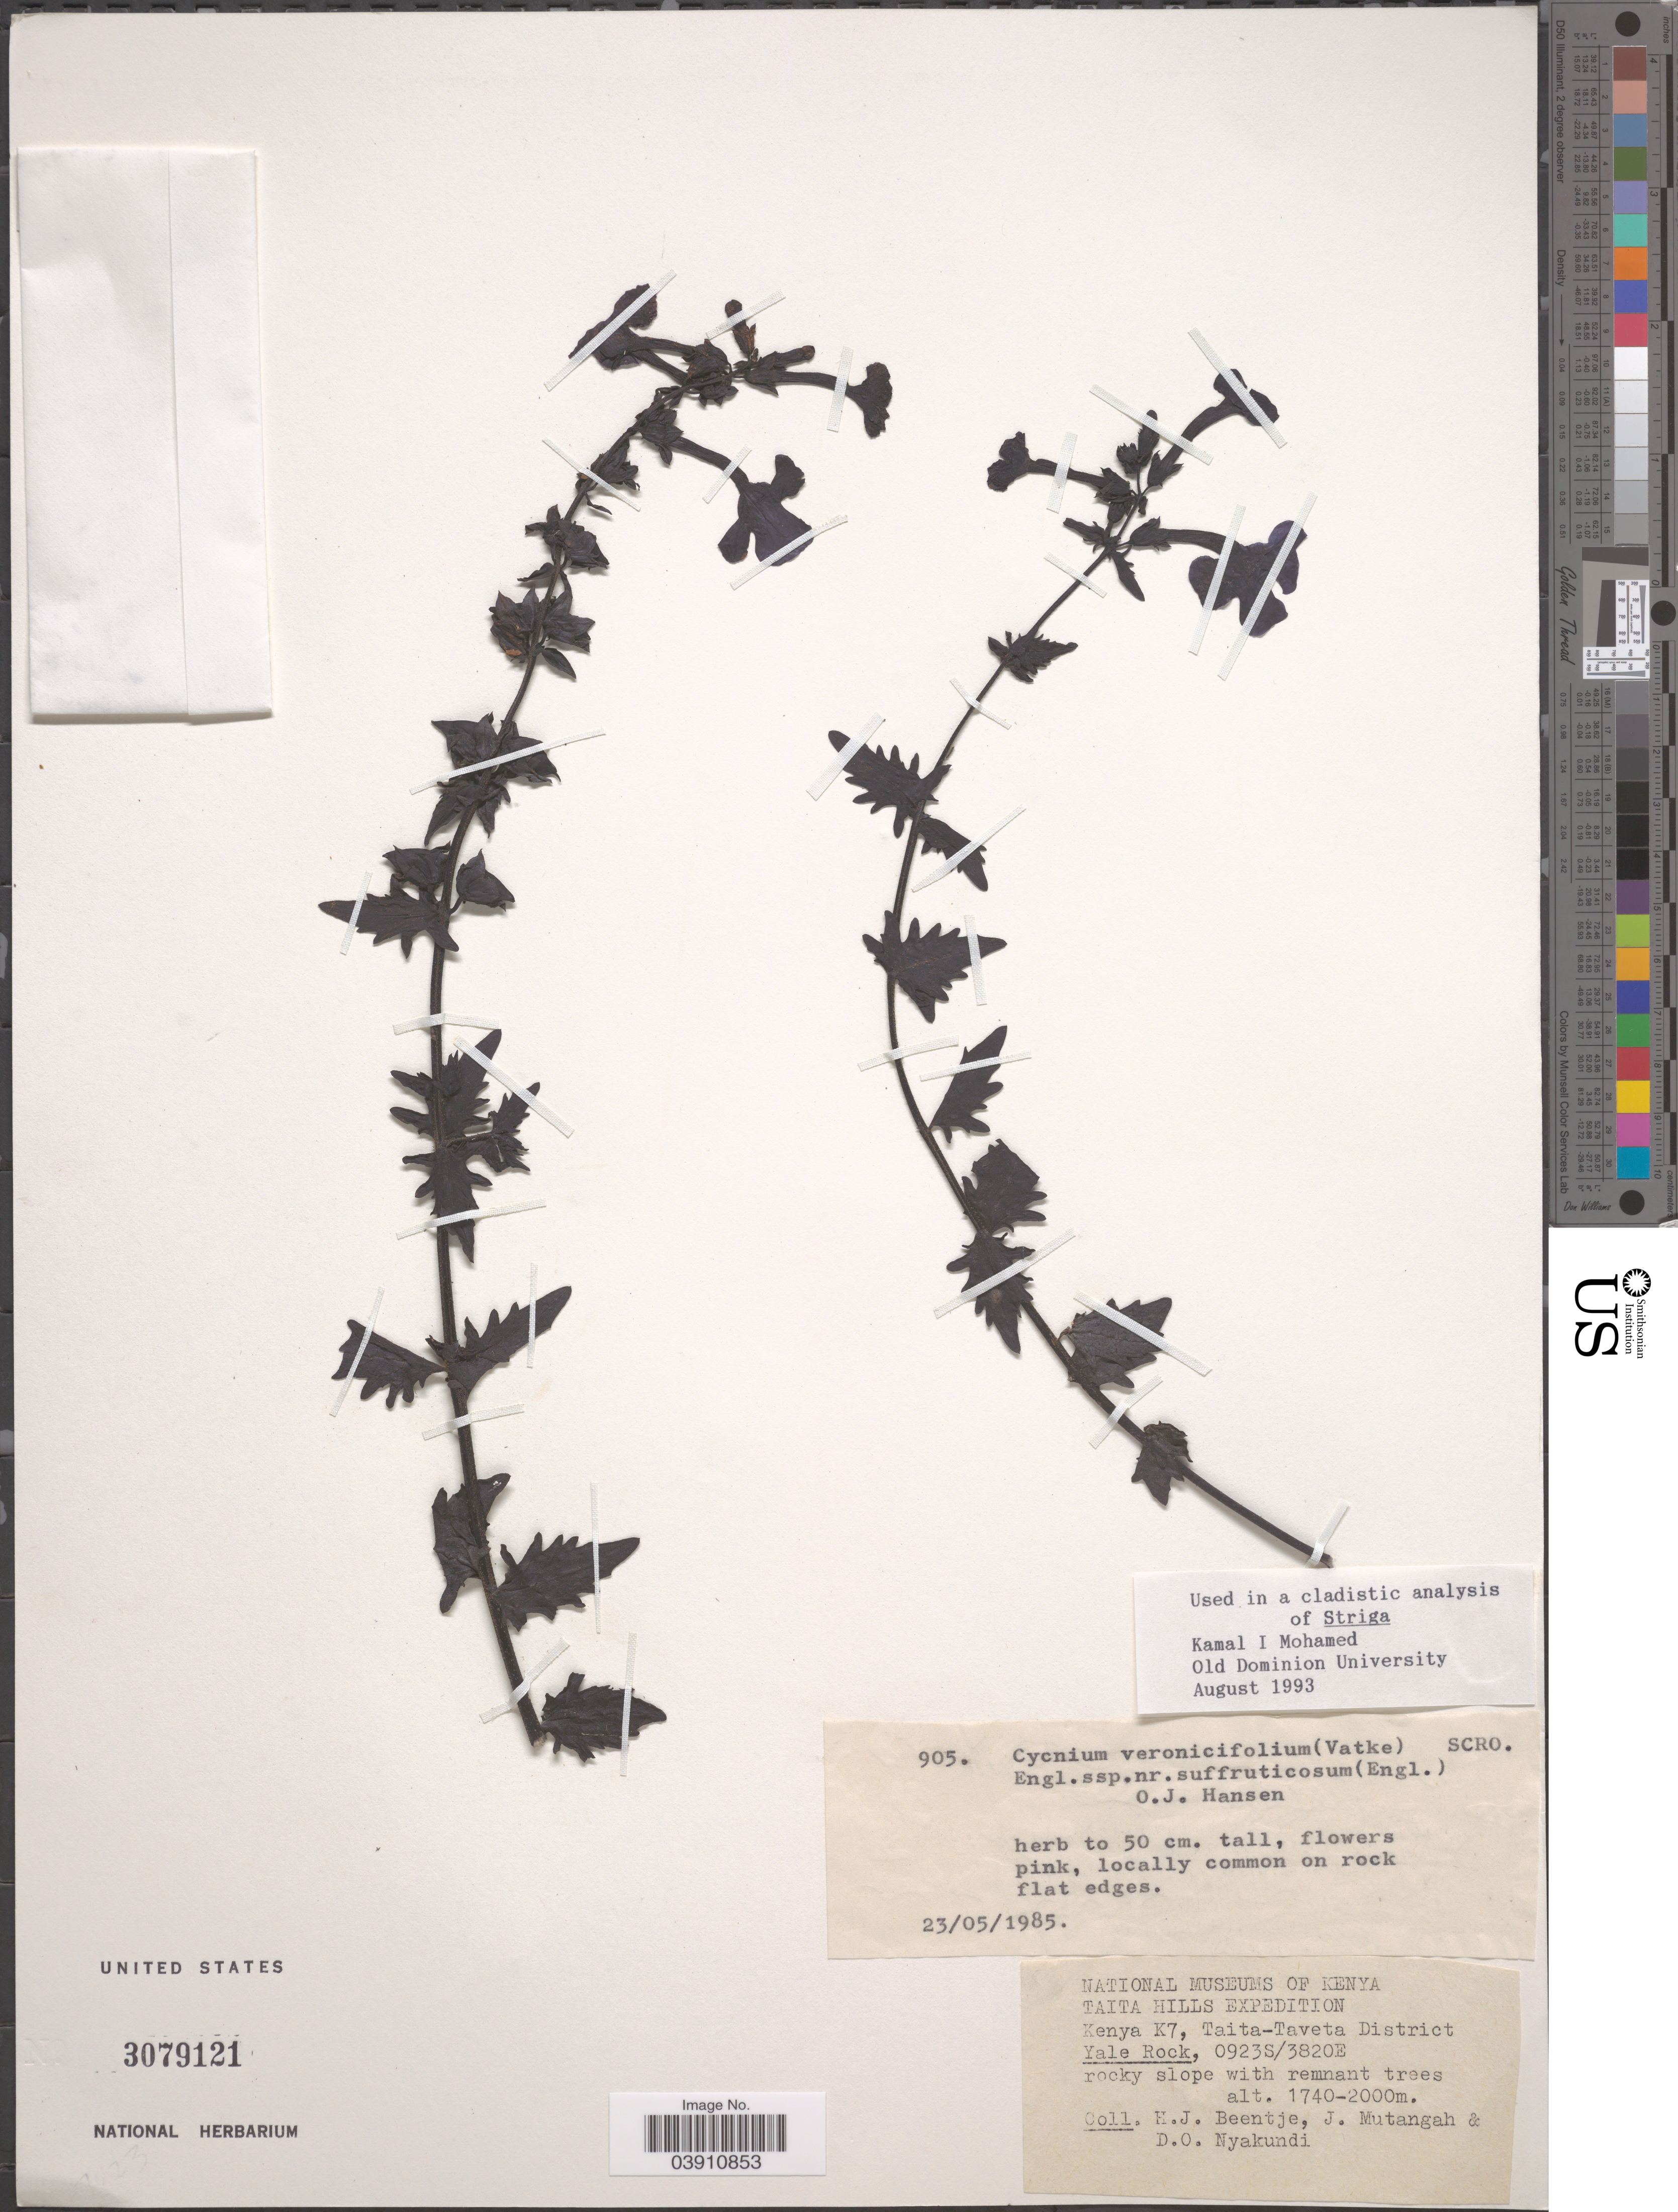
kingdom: Plantae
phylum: Tracheophyta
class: Magnoliopsida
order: Lamiales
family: Orobanchaceae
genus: Cycnium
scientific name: Cycnium veronicifolium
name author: (Vatke) Engl.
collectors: H. J. Beentje, J. Mutangah & D. Nyakundi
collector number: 905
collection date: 1985-05-23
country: Kenya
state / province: Taita Taveta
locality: Taita Hills. Kenya K7, Taita-Taveta District. Yale Rock.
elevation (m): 1740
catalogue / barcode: US 3079121